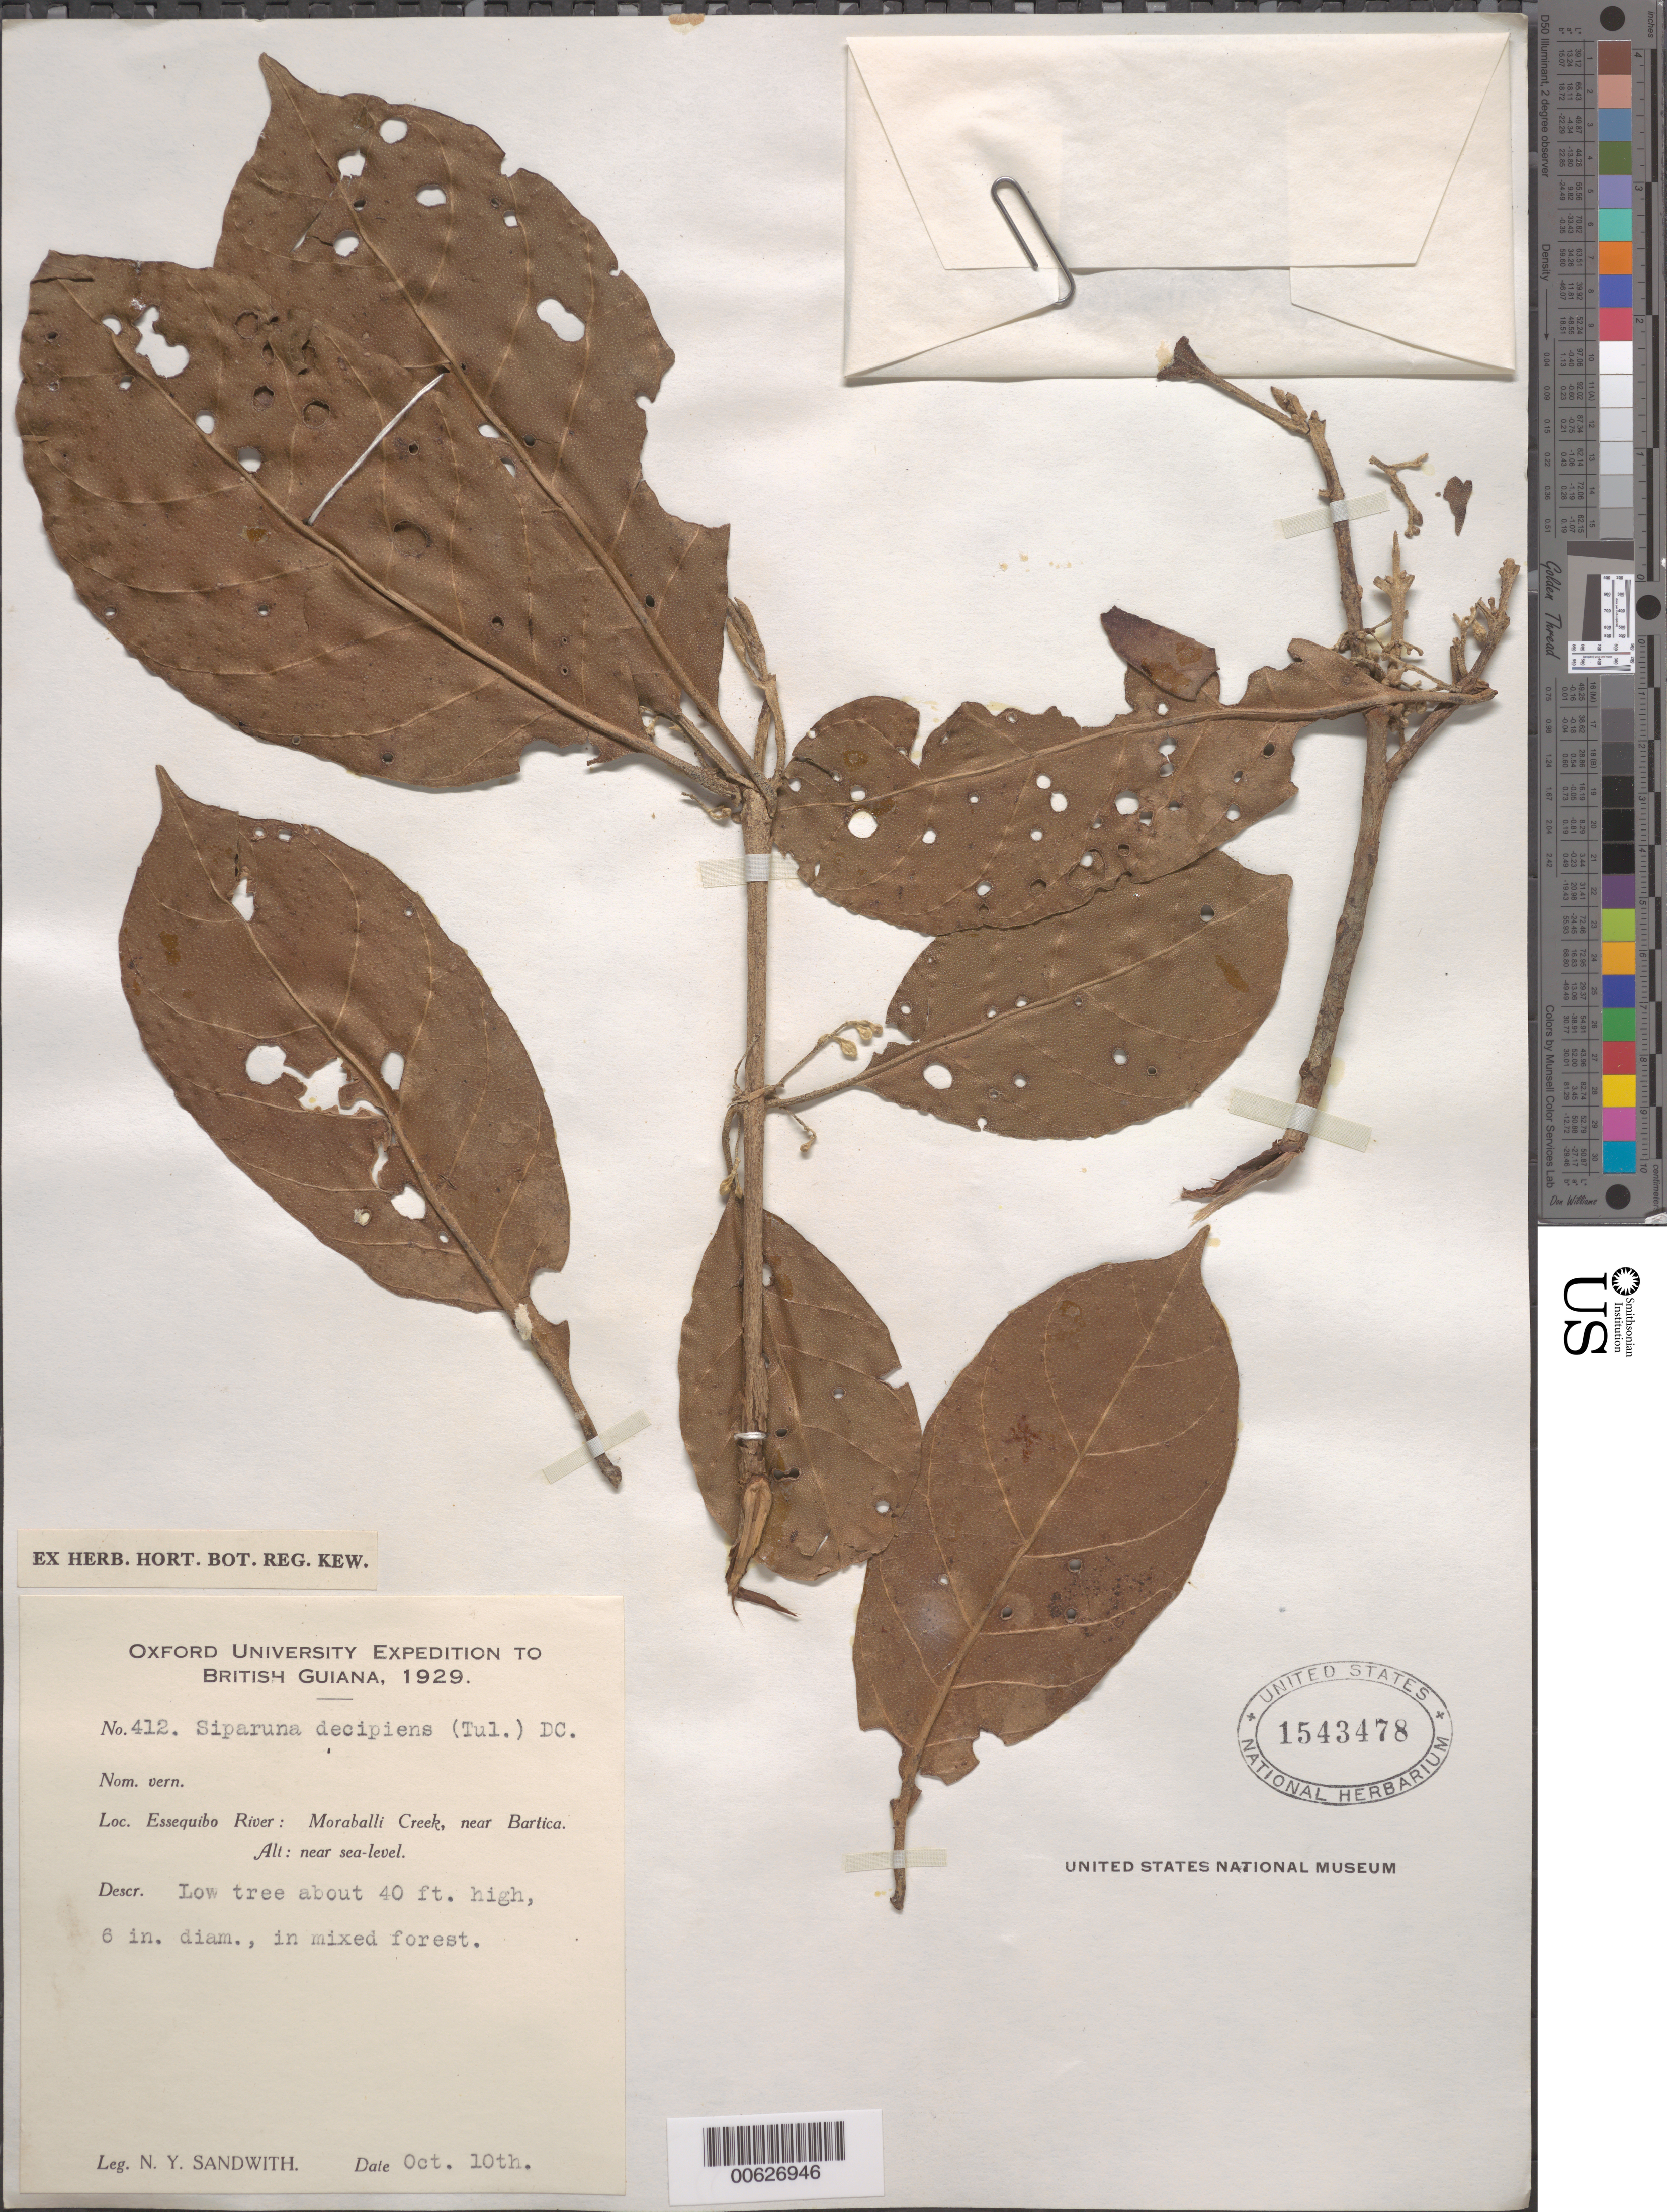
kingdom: Plantae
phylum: Tracheophyta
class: Magnoliopsida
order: Laurales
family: Siparunaceae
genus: Siparuna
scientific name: Siparuna decipiens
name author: (Tul.) A. DC.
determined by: Sandwith, N. Y.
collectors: N. Y. Sandwith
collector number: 412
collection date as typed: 10-Oct-29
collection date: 1929-10-10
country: Guyana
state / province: U. Demerara-Berbice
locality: Moraballi Creek, Essequibo R., near Bartica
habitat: Mixed forest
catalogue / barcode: US 1543478